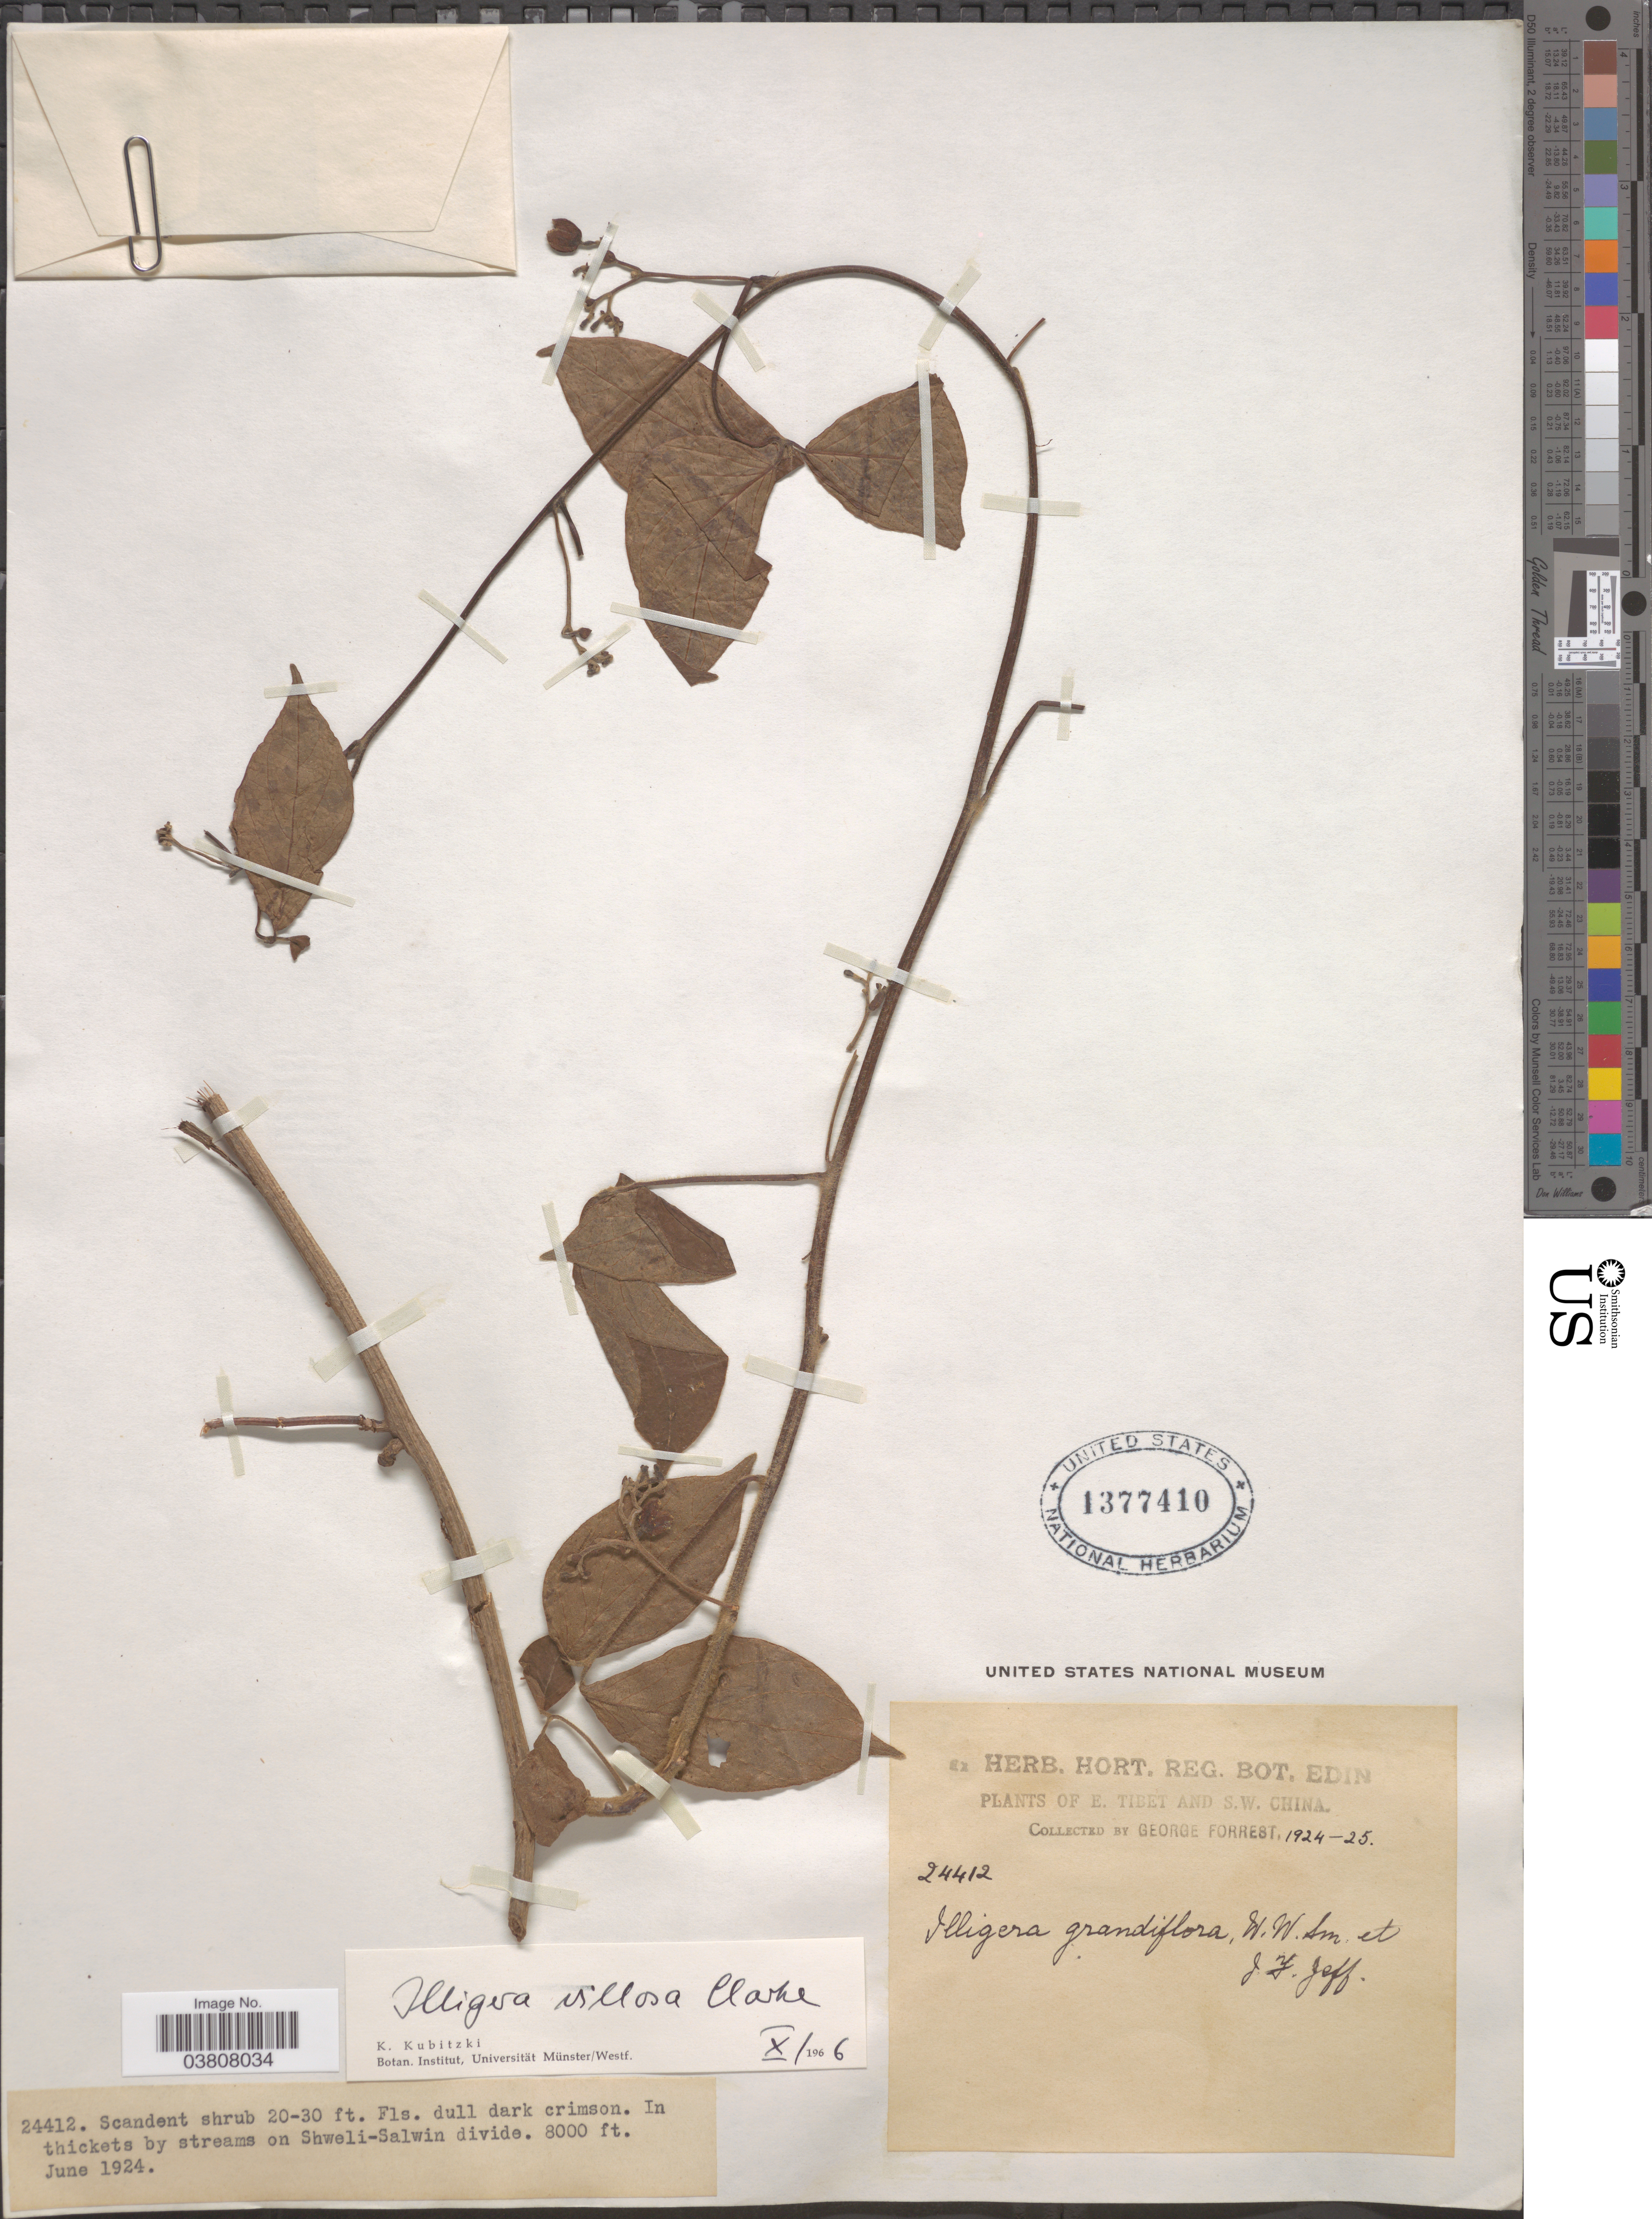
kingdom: Plantae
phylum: Tracheophyta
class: Magnoliopsida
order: Laurales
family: Hernandiaceae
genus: Illigera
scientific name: Illigera villosa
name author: C.B. Clarke & C.E.C. Fisch.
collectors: G. Forrest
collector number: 24412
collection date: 1924-06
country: China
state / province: Xizang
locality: E.Tibet and S.W. China. In thickets by streams on Shweli-Salwin divide.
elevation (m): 2438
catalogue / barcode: US 1377410